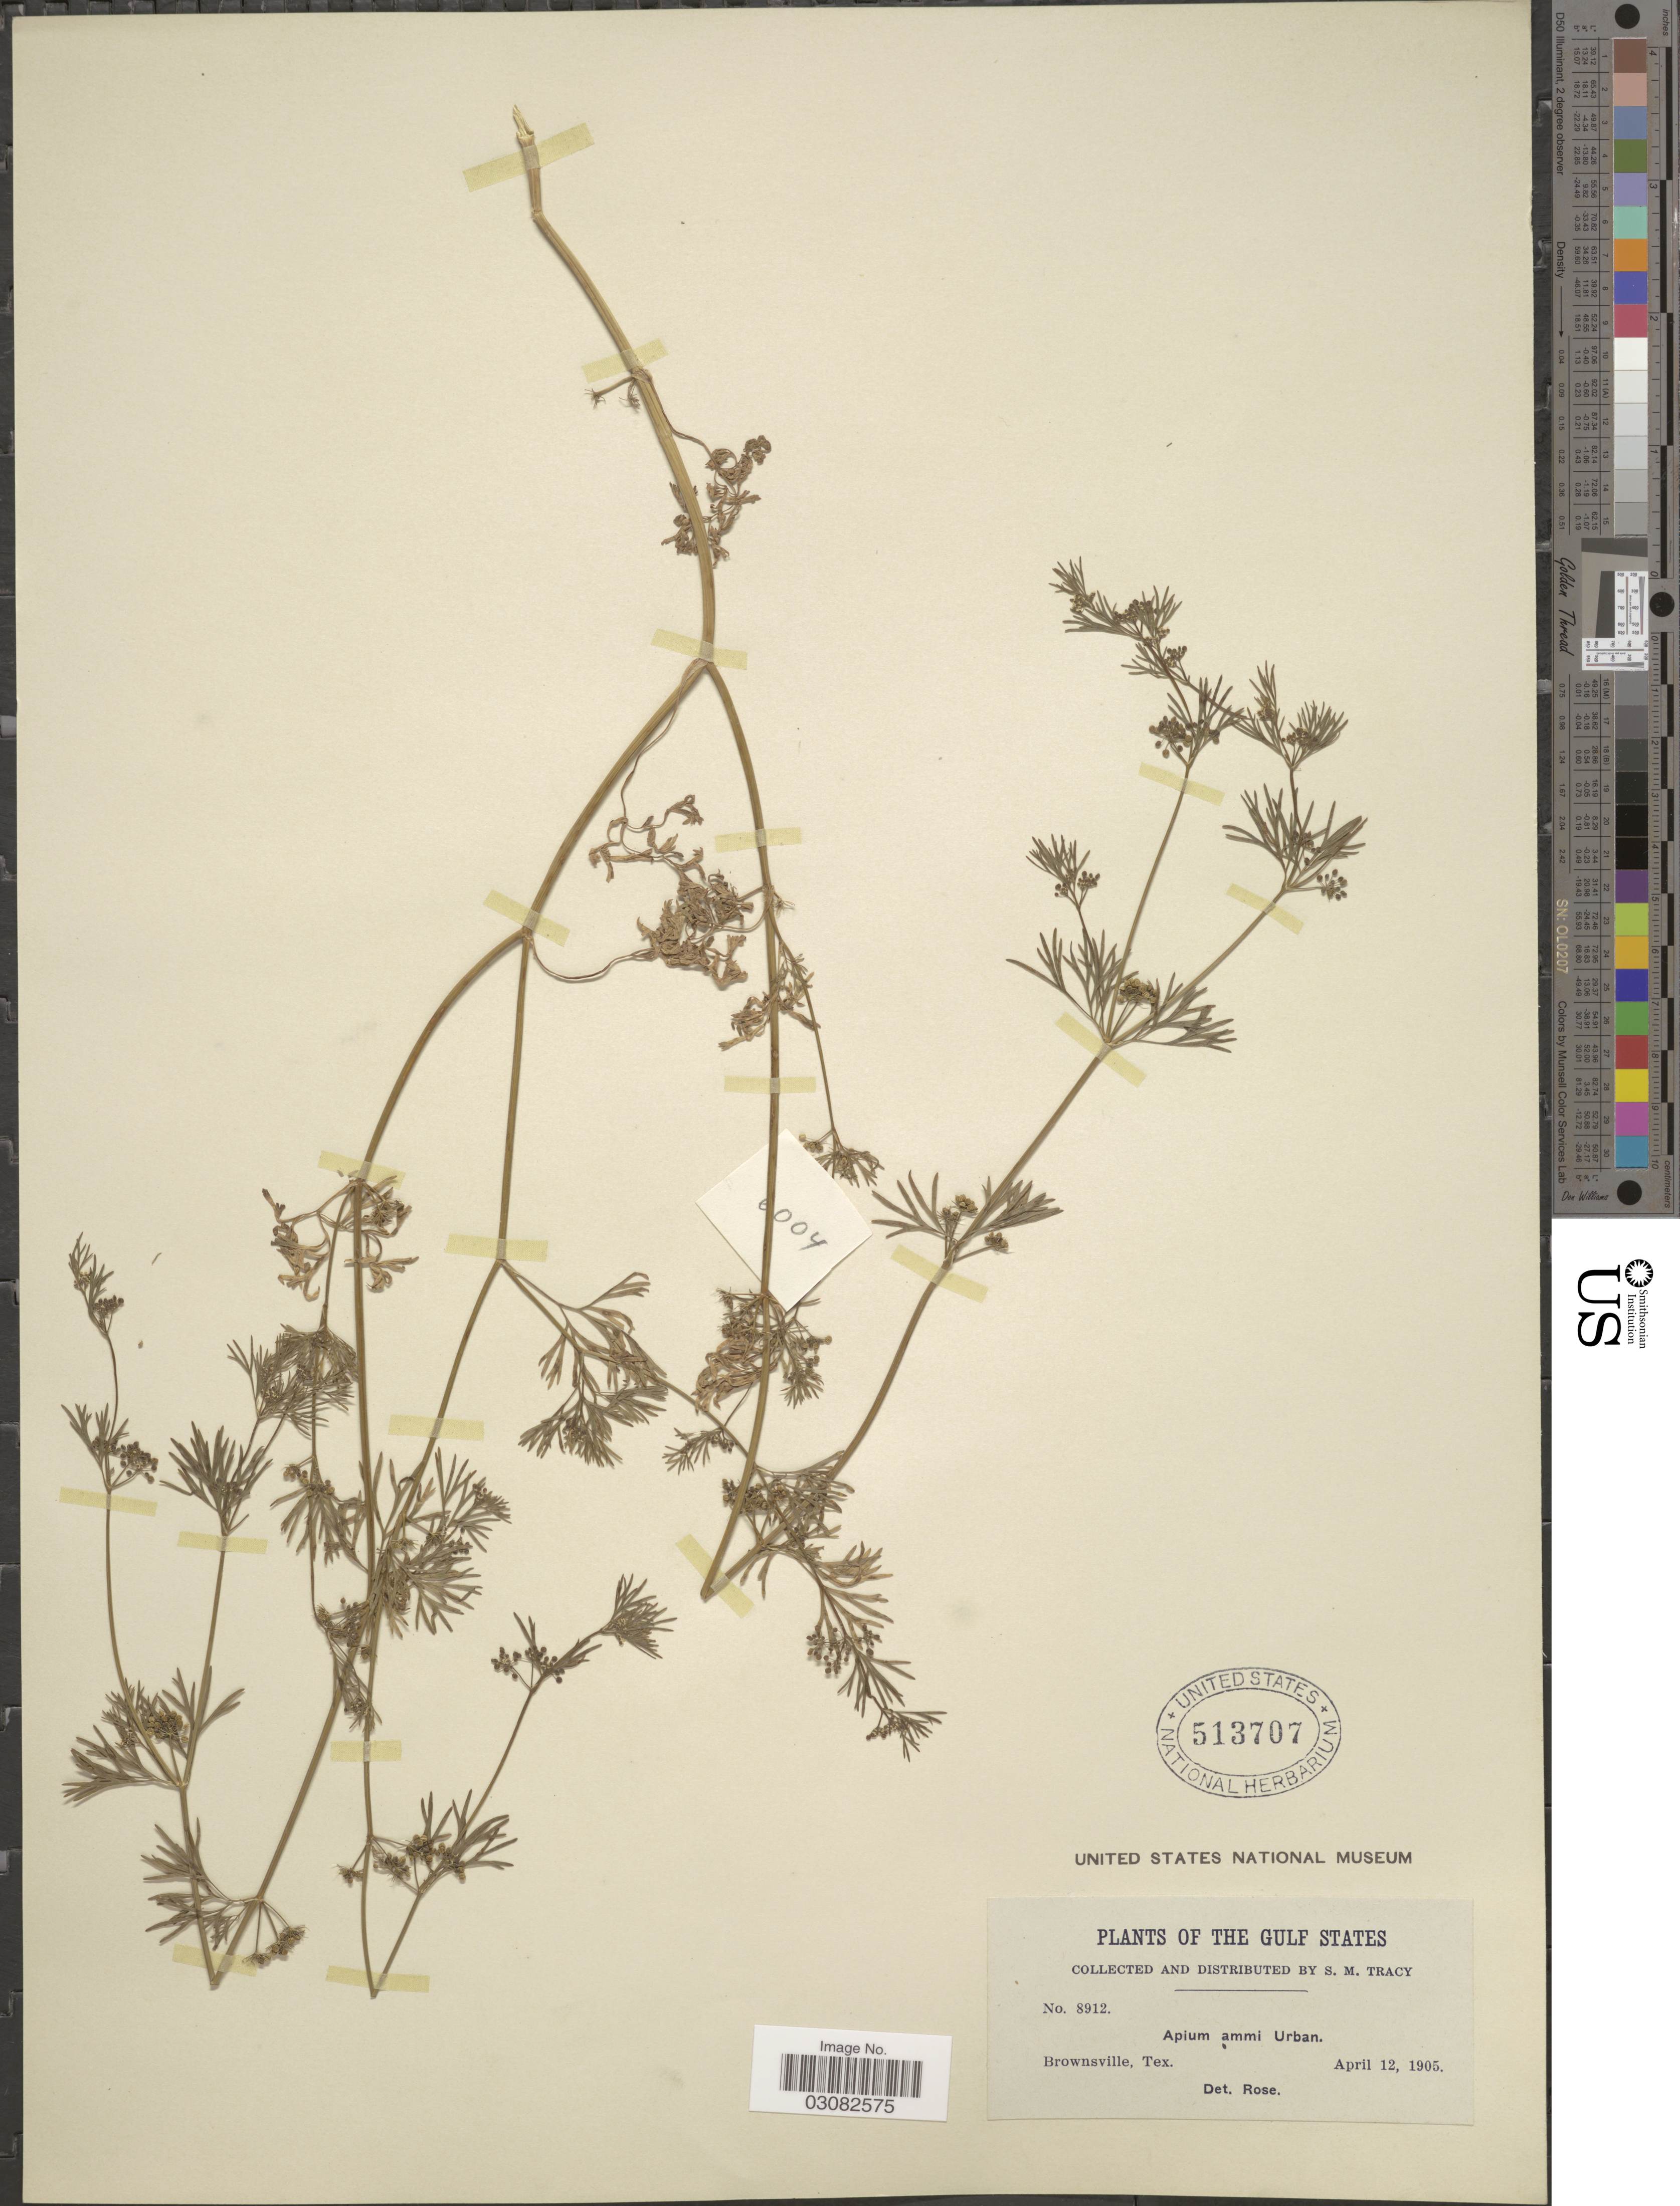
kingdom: Plantae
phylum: Tracheophyta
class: Magnoliopsida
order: Apiales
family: Apiaceae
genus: Apium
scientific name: Apium ammi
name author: (Jacq.) Urb.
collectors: S. M. Tracy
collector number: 8912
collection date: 1905-04-12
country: United States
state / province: Texas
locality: The Gulf States. Brownsville.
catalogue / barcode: US 513707